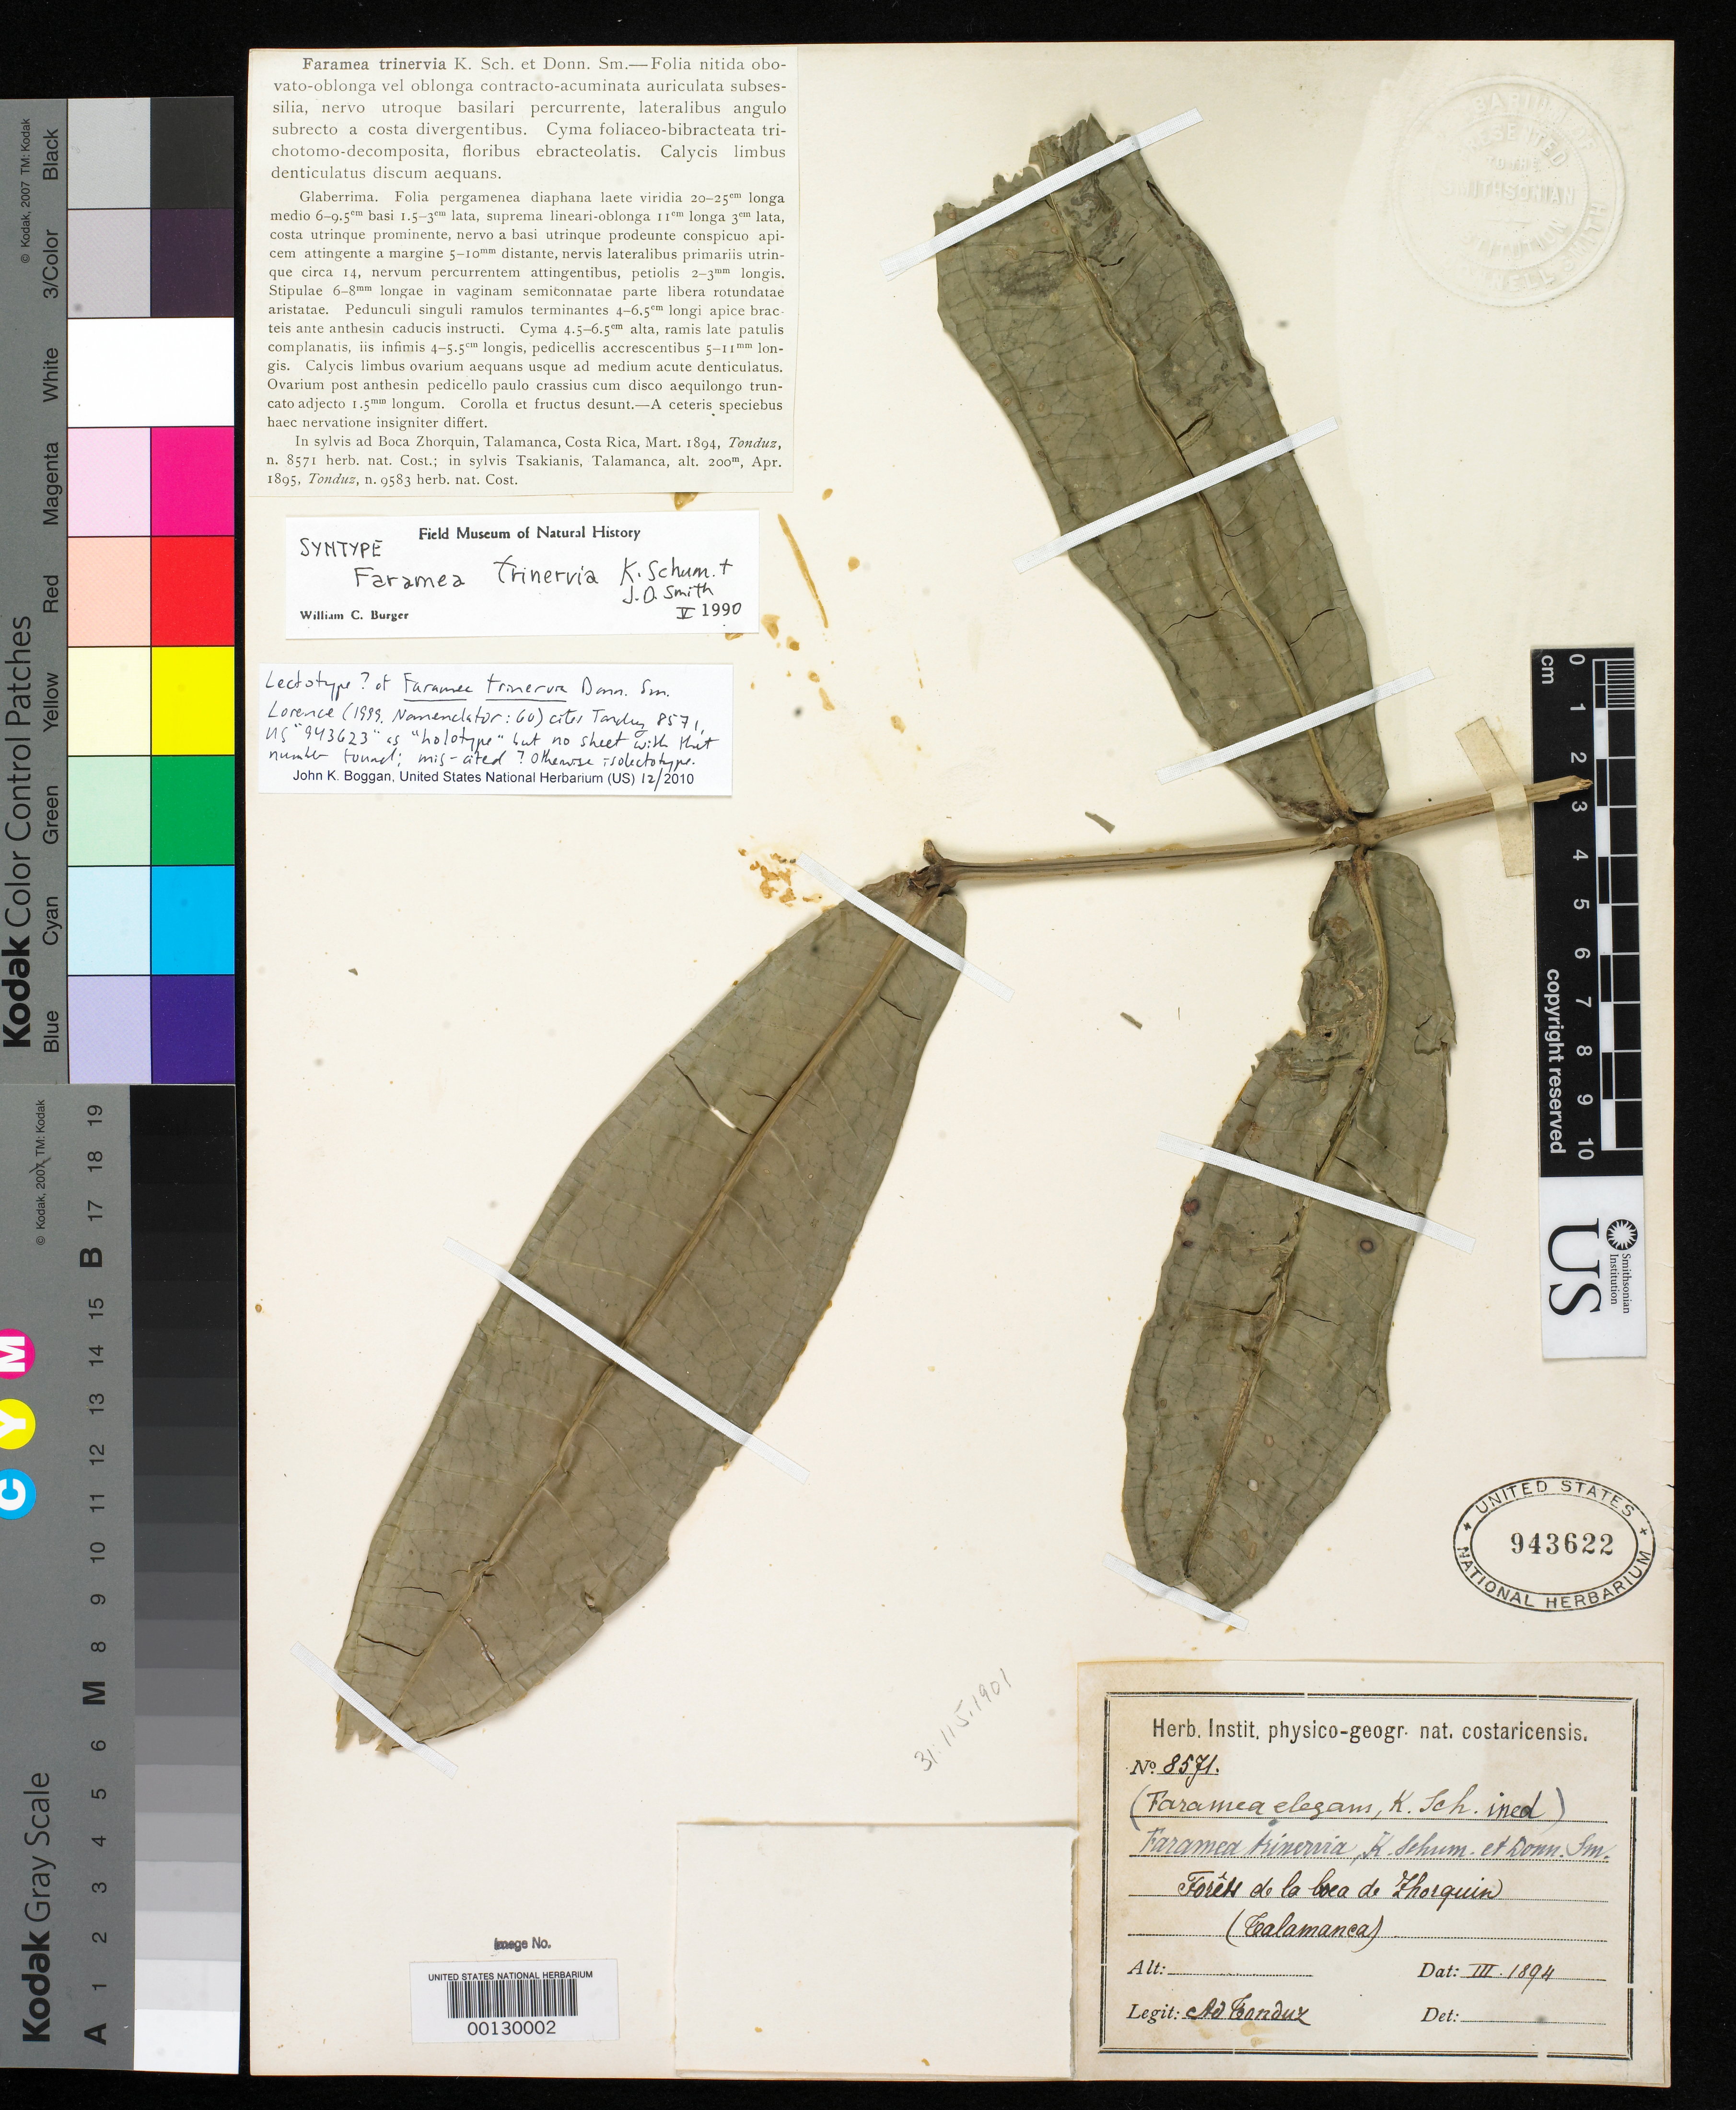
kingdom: Plantae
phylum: Tracheophyta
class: Magnoliopsida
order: Gentianales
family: Rubiaceae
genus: Faramea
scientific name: Faramea trinervia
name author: K. Schum. & Donn. Sm.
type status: Lectotype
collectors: A. Tonduz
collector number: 8571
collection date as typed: Mar 1894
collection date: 1894-03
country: Costa Rica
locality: Forêts de la boca de Zhorquin (Talamanca).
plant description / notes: Lorence cites USNH 943623 as "holotype" but no specimen with that number found; mis-citation for 943622?; Specimen ex John Donnell Smith herbarium.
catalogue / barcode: US 943622